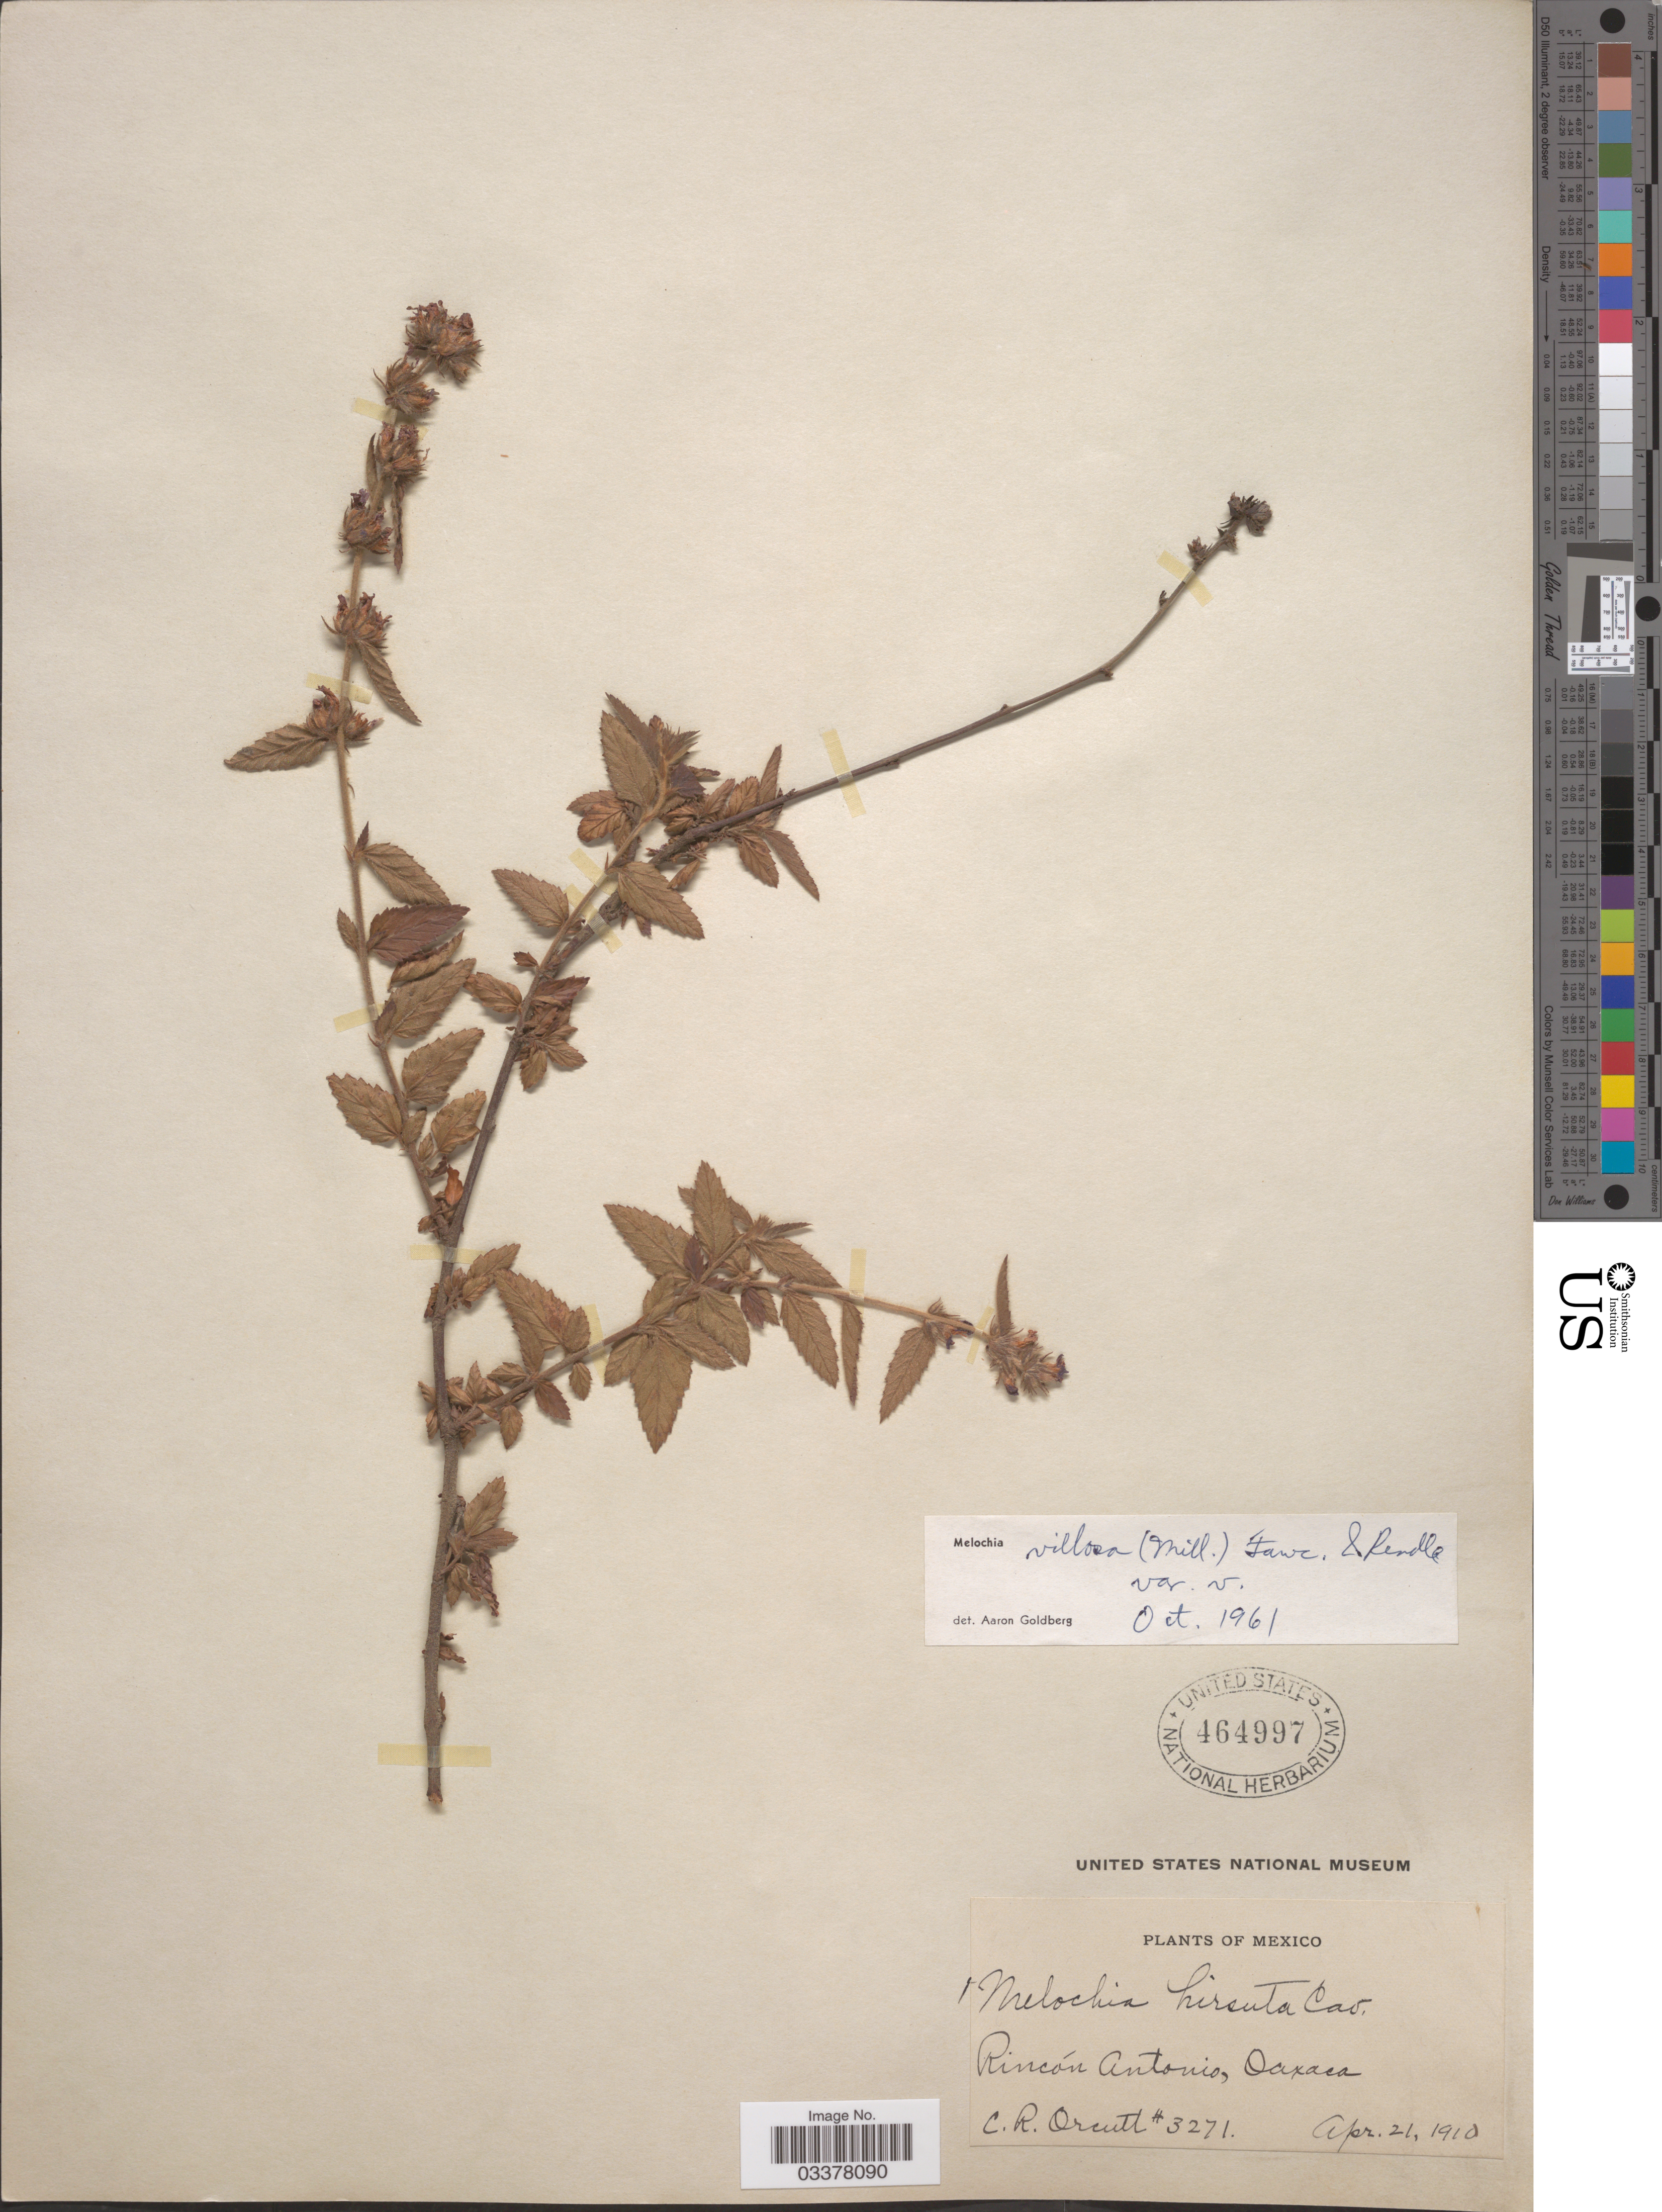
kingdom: Plantae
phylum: Tracheophyta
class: Magnoliopsida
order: Malvales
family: Malvaceae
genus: Melochia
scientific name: Melochia spicata var. spicata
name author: (L.) Fryxell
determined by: Dorr, L. J., (BOT), Smithsonian Institution - National Museum of Natural History (UNITED STATES)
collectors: C. R. Orcutt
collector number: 3271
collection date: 1910-04-21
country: Mexico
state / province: Oaxaca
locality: Rincón Antonio.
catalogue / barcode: US 464997